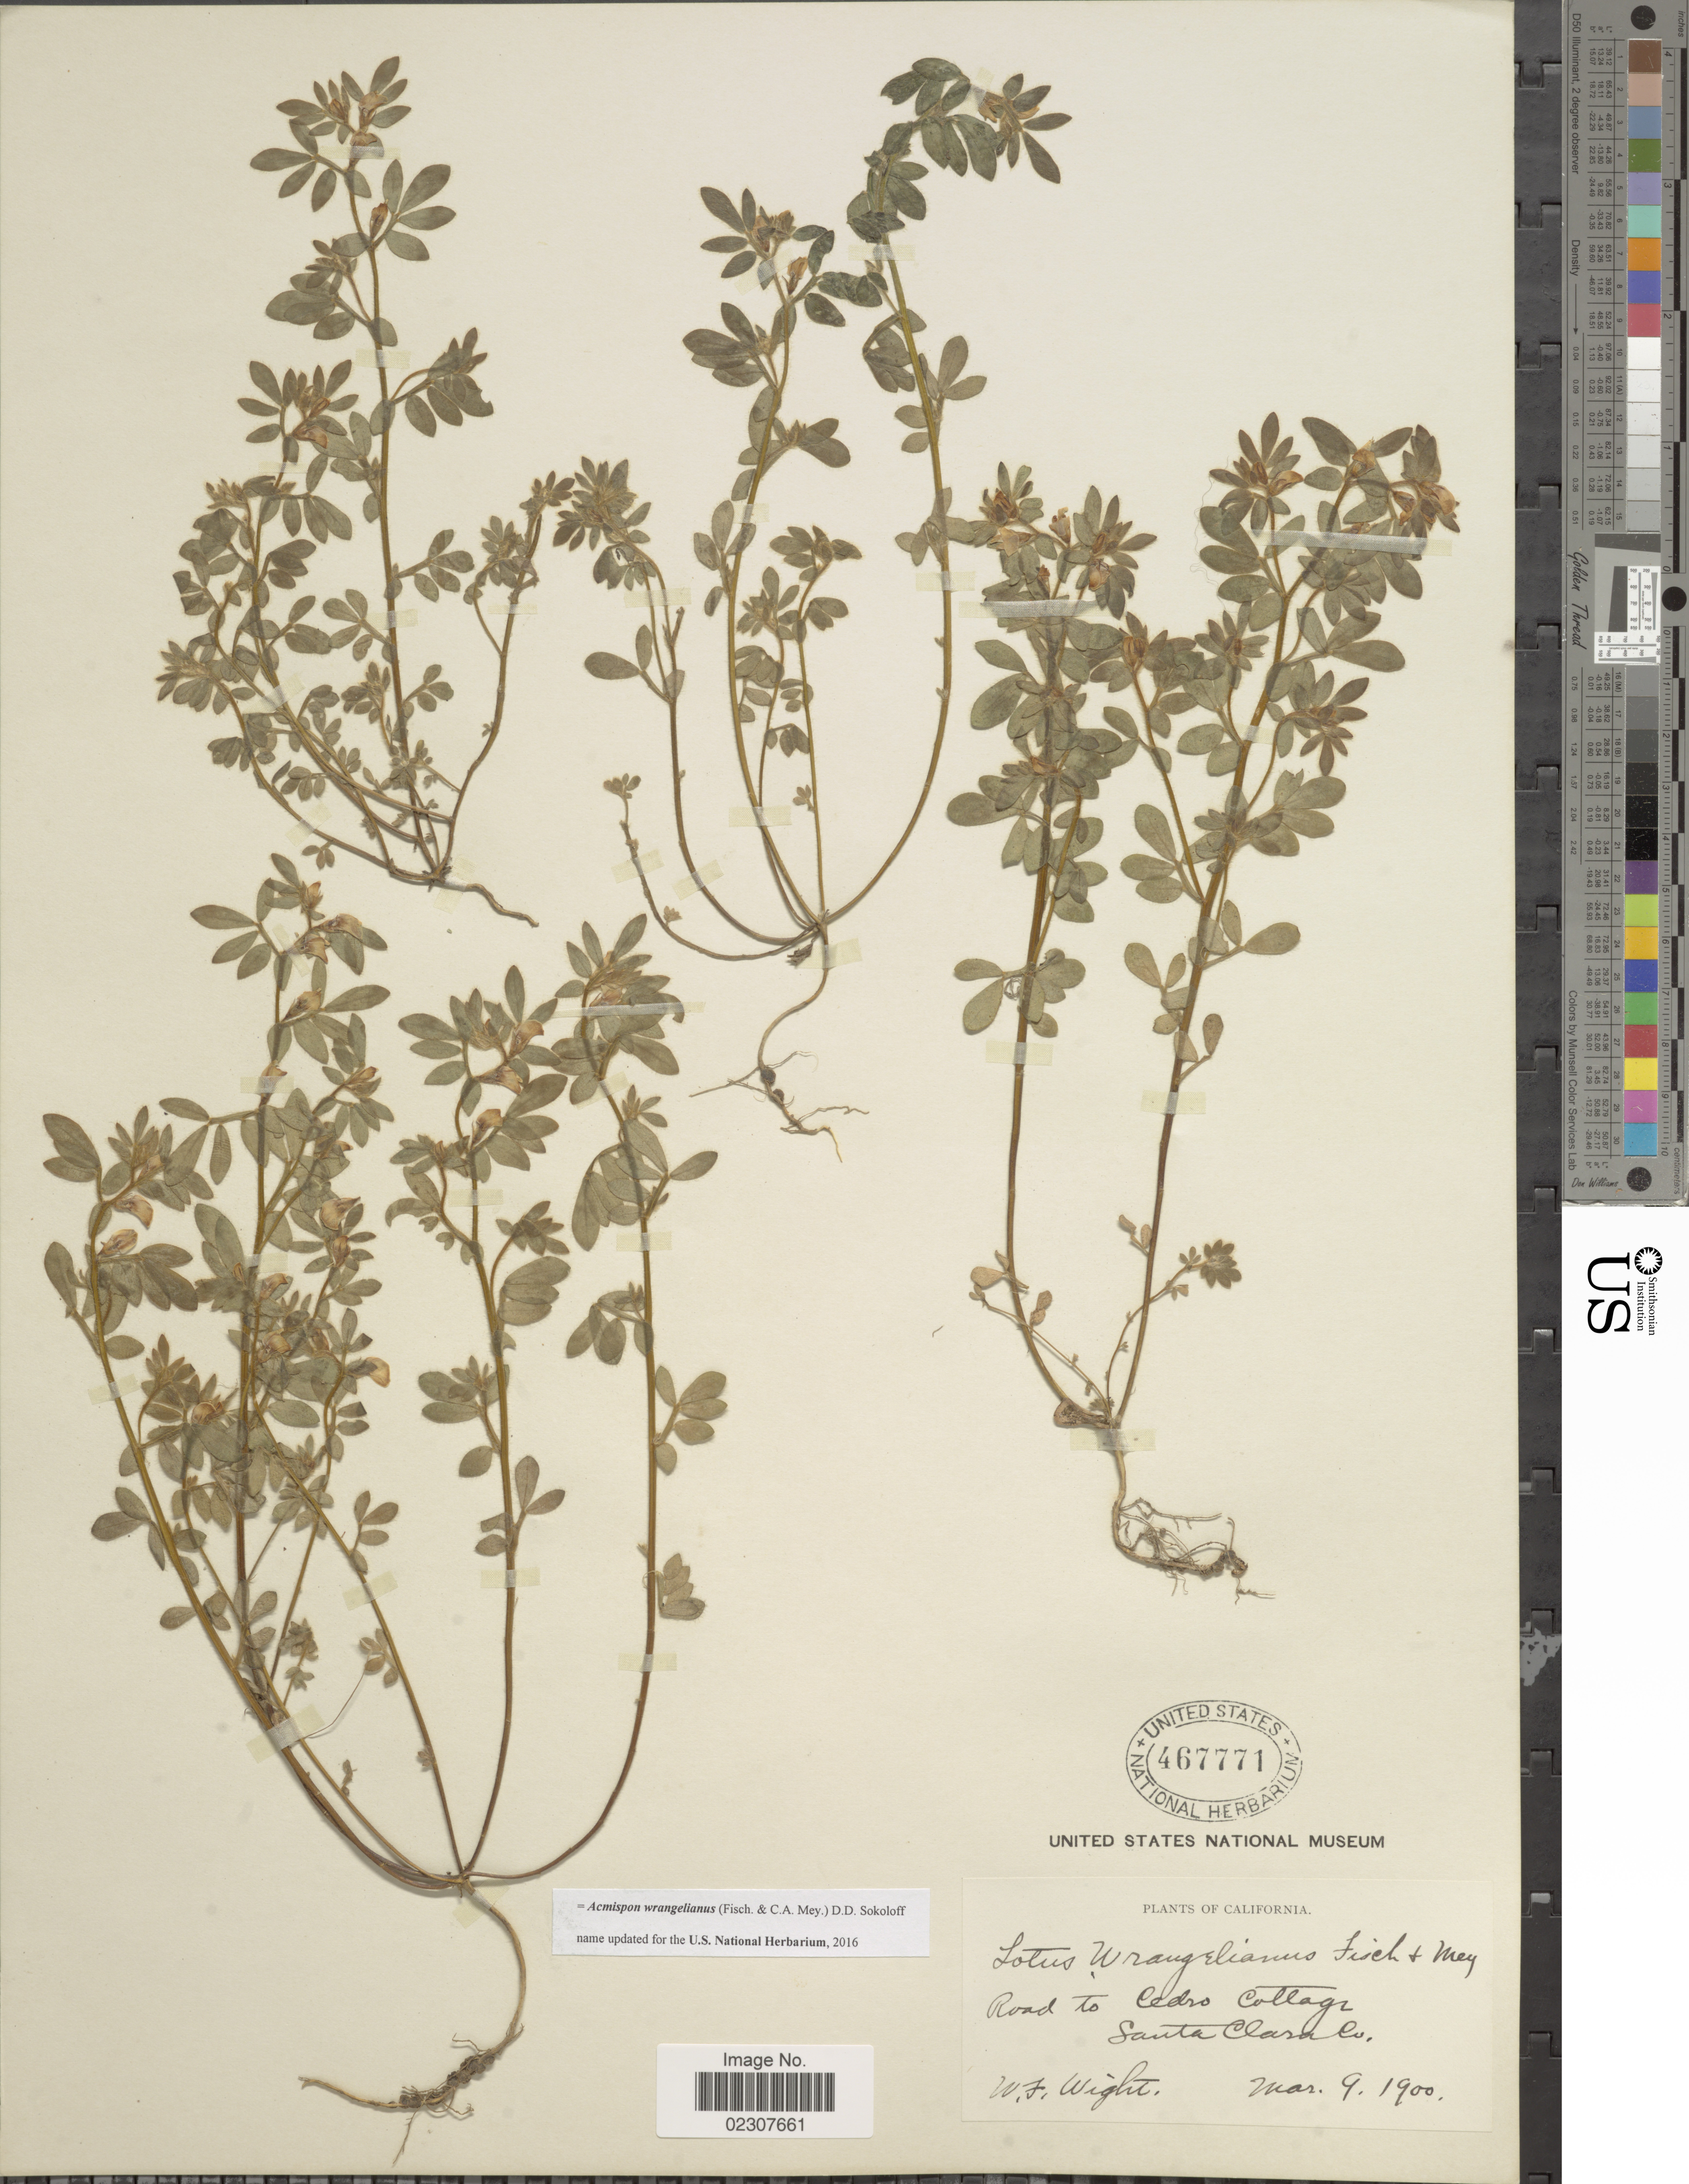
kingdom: Plantae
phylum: Tracheophyta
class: Magnoliopsida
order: Fabales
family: Fabaceae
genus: Acmispon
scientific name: Acmispon wrangelianus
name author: (Fisch. & C.A. Mey.) D.D. Sokoloff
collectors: W. Wight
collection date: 1900-03-09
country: United States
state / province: California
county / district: Santa Clara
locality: Road to Cedro Cottage, Santa Clara Co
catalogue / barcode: US 467771